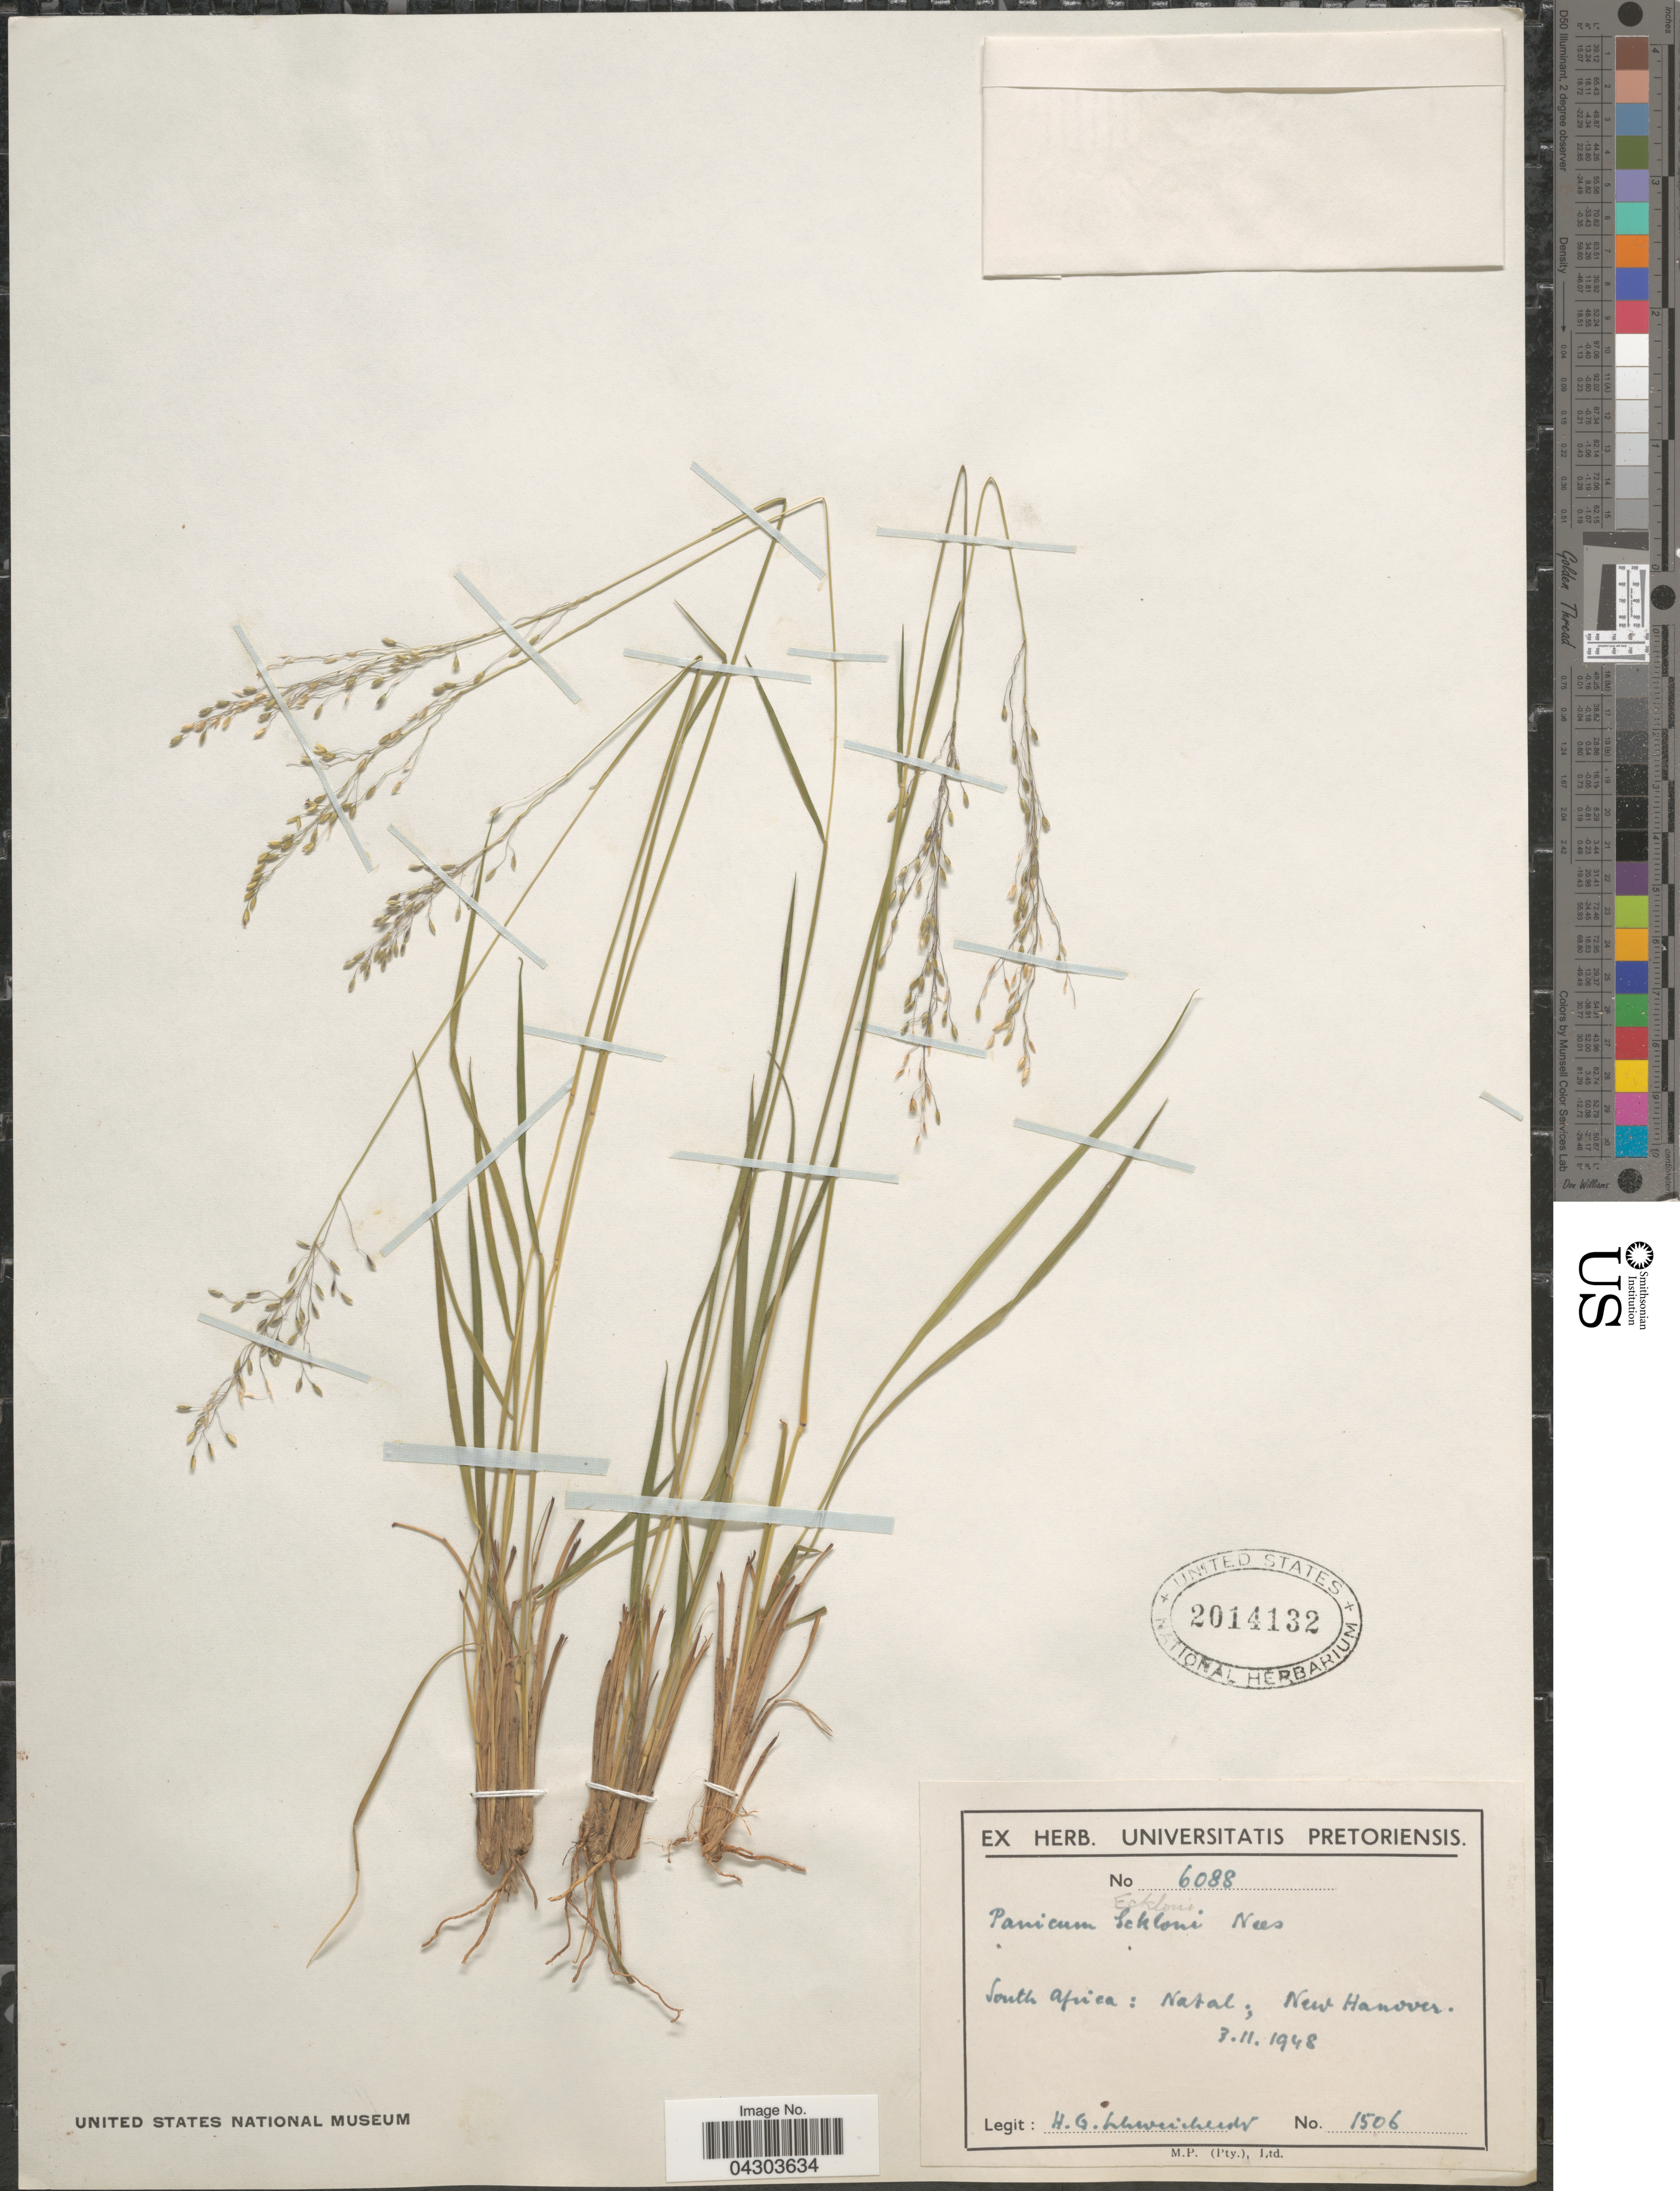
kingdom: Plantae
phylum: Tracheophyta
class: Liliopsida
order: Poales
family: Poaceae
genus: Panicum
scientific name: Panicum ecklonii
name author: Nees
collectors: H. Schweickerdt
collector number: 1506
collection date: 1948-11-03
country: South Africa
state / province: KwaZulu-Natal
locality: Natal; New Hanover.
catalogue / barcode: US 2014132